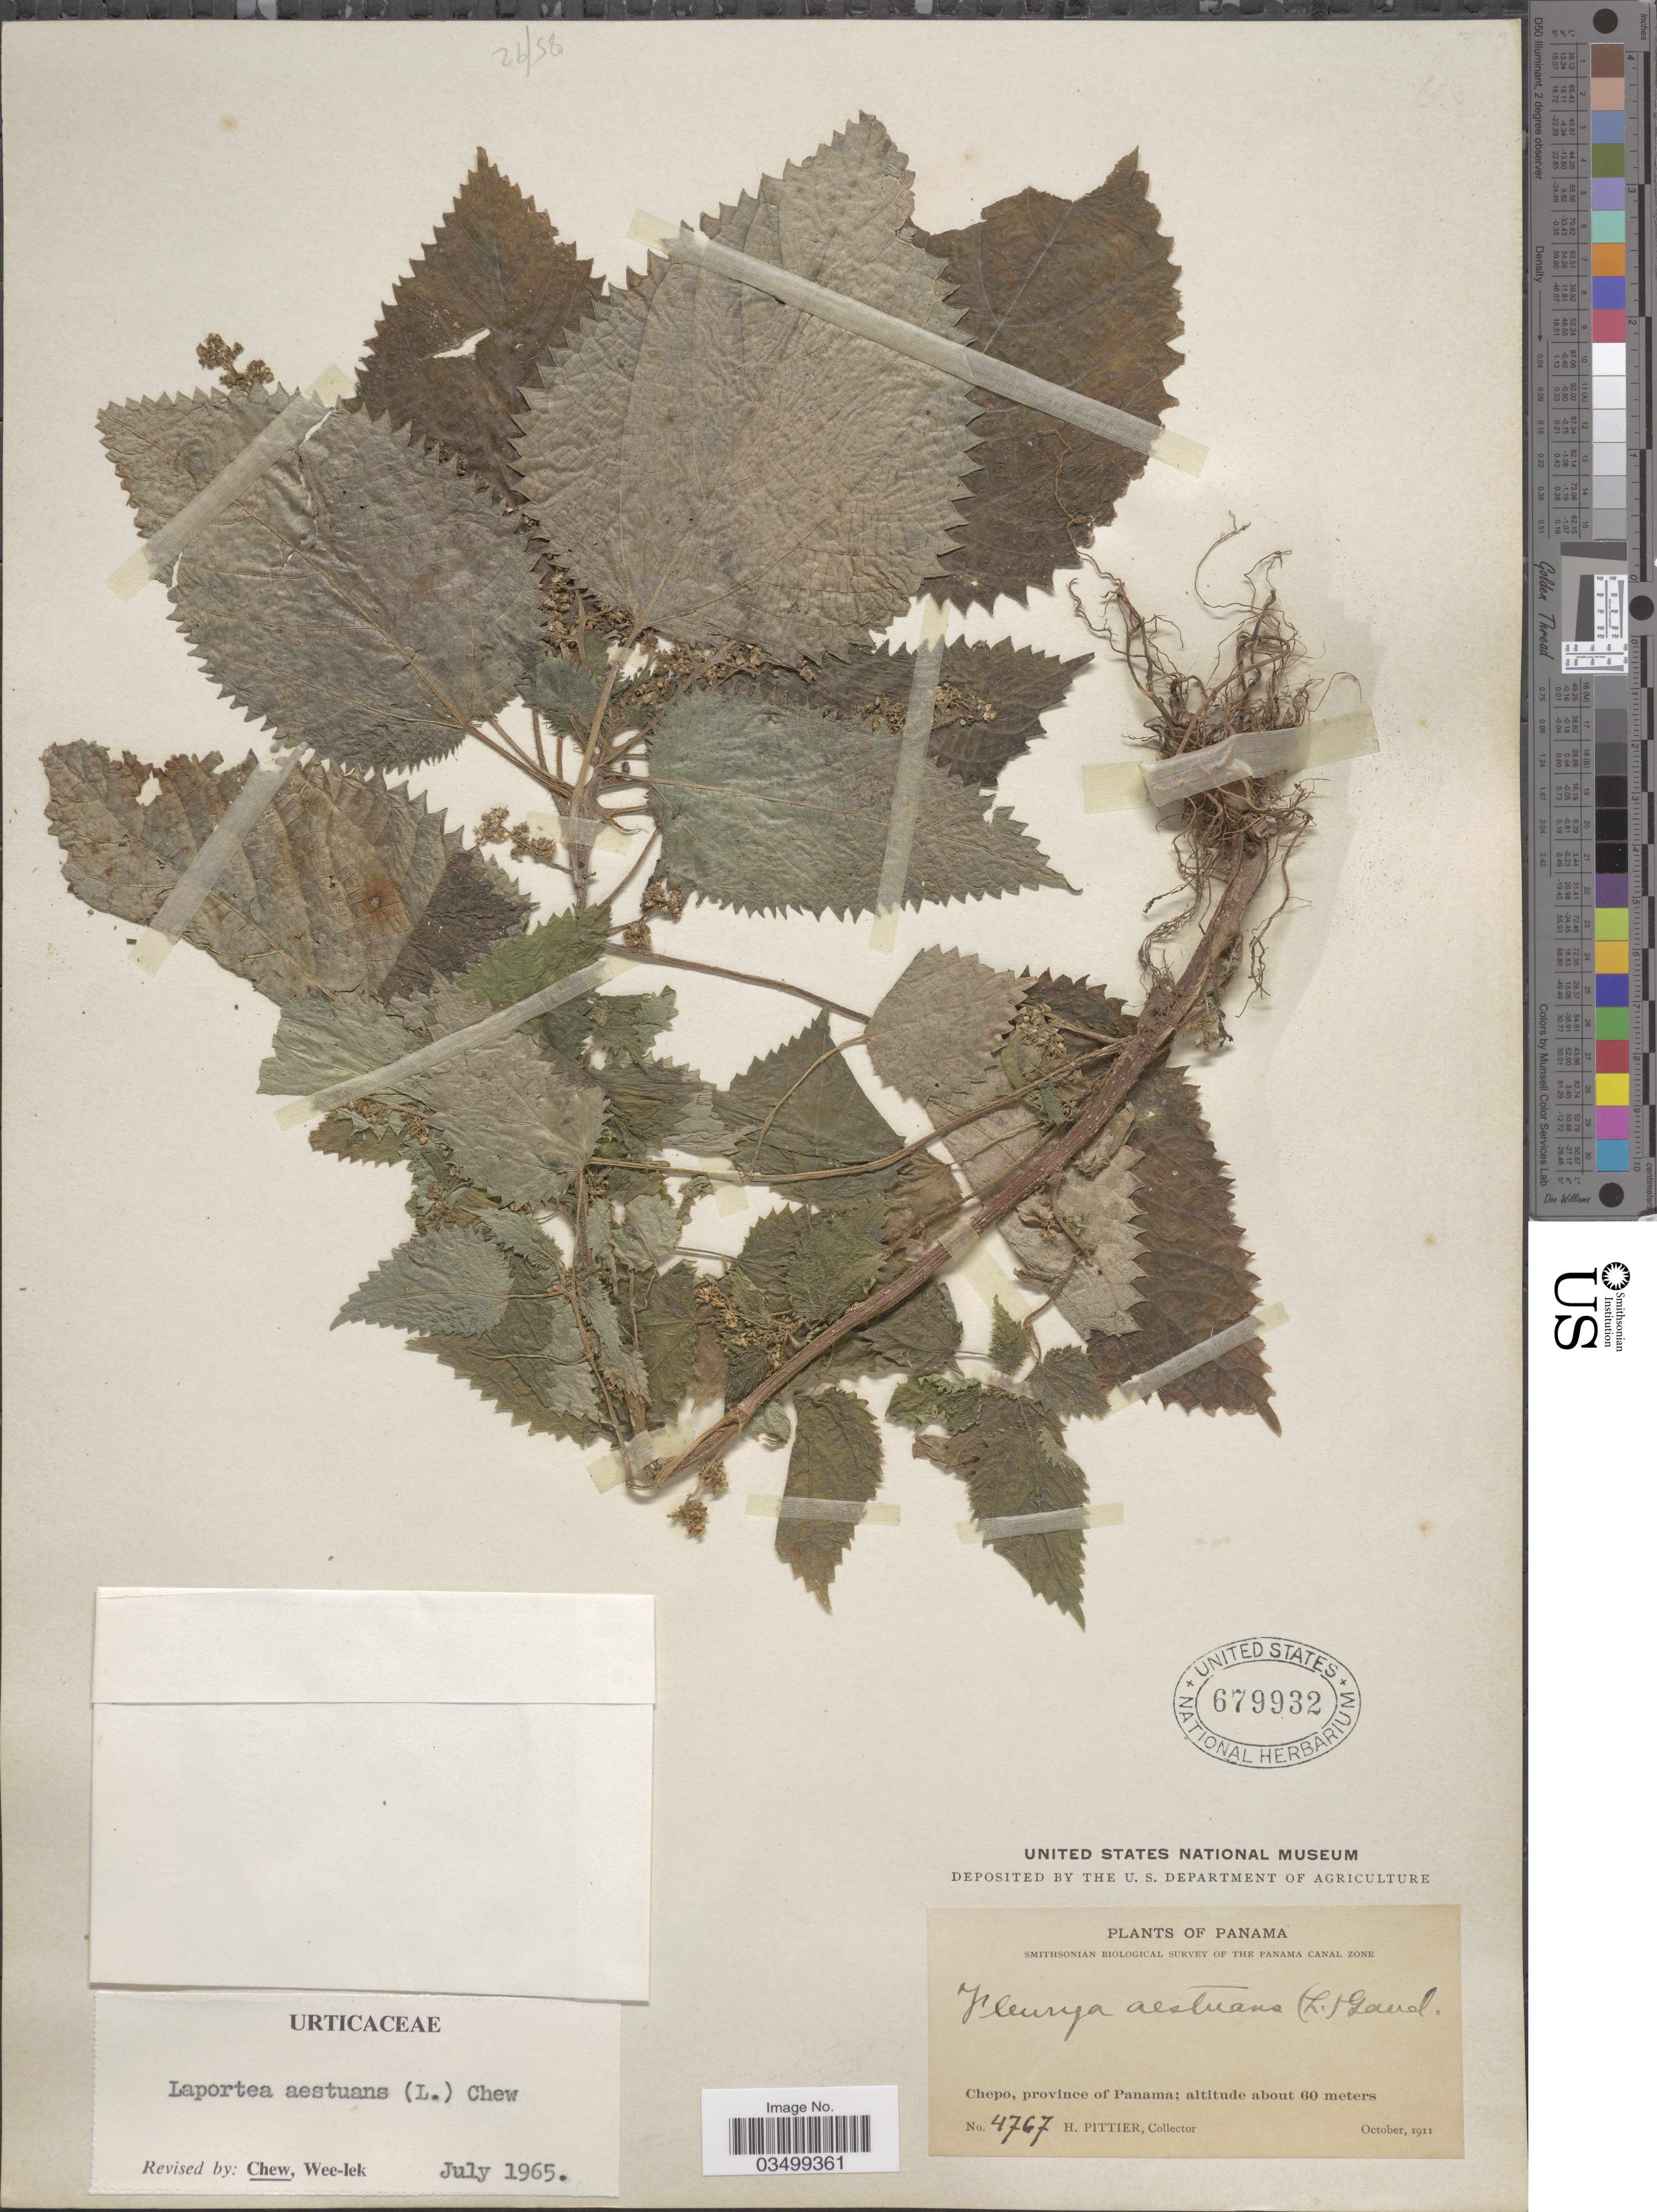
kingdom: Plantae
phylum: Tracheophyta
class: Magnoliopsida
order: Rosales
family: Urticaceae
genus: Laportea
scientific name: Laportea aestuans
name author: (L.) Chew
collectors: H. F. Pittier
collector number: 4767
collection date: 1911-10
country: Panama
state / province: Panamá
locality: Chepo, province of Panama.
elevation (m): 60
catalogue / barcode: US 679932